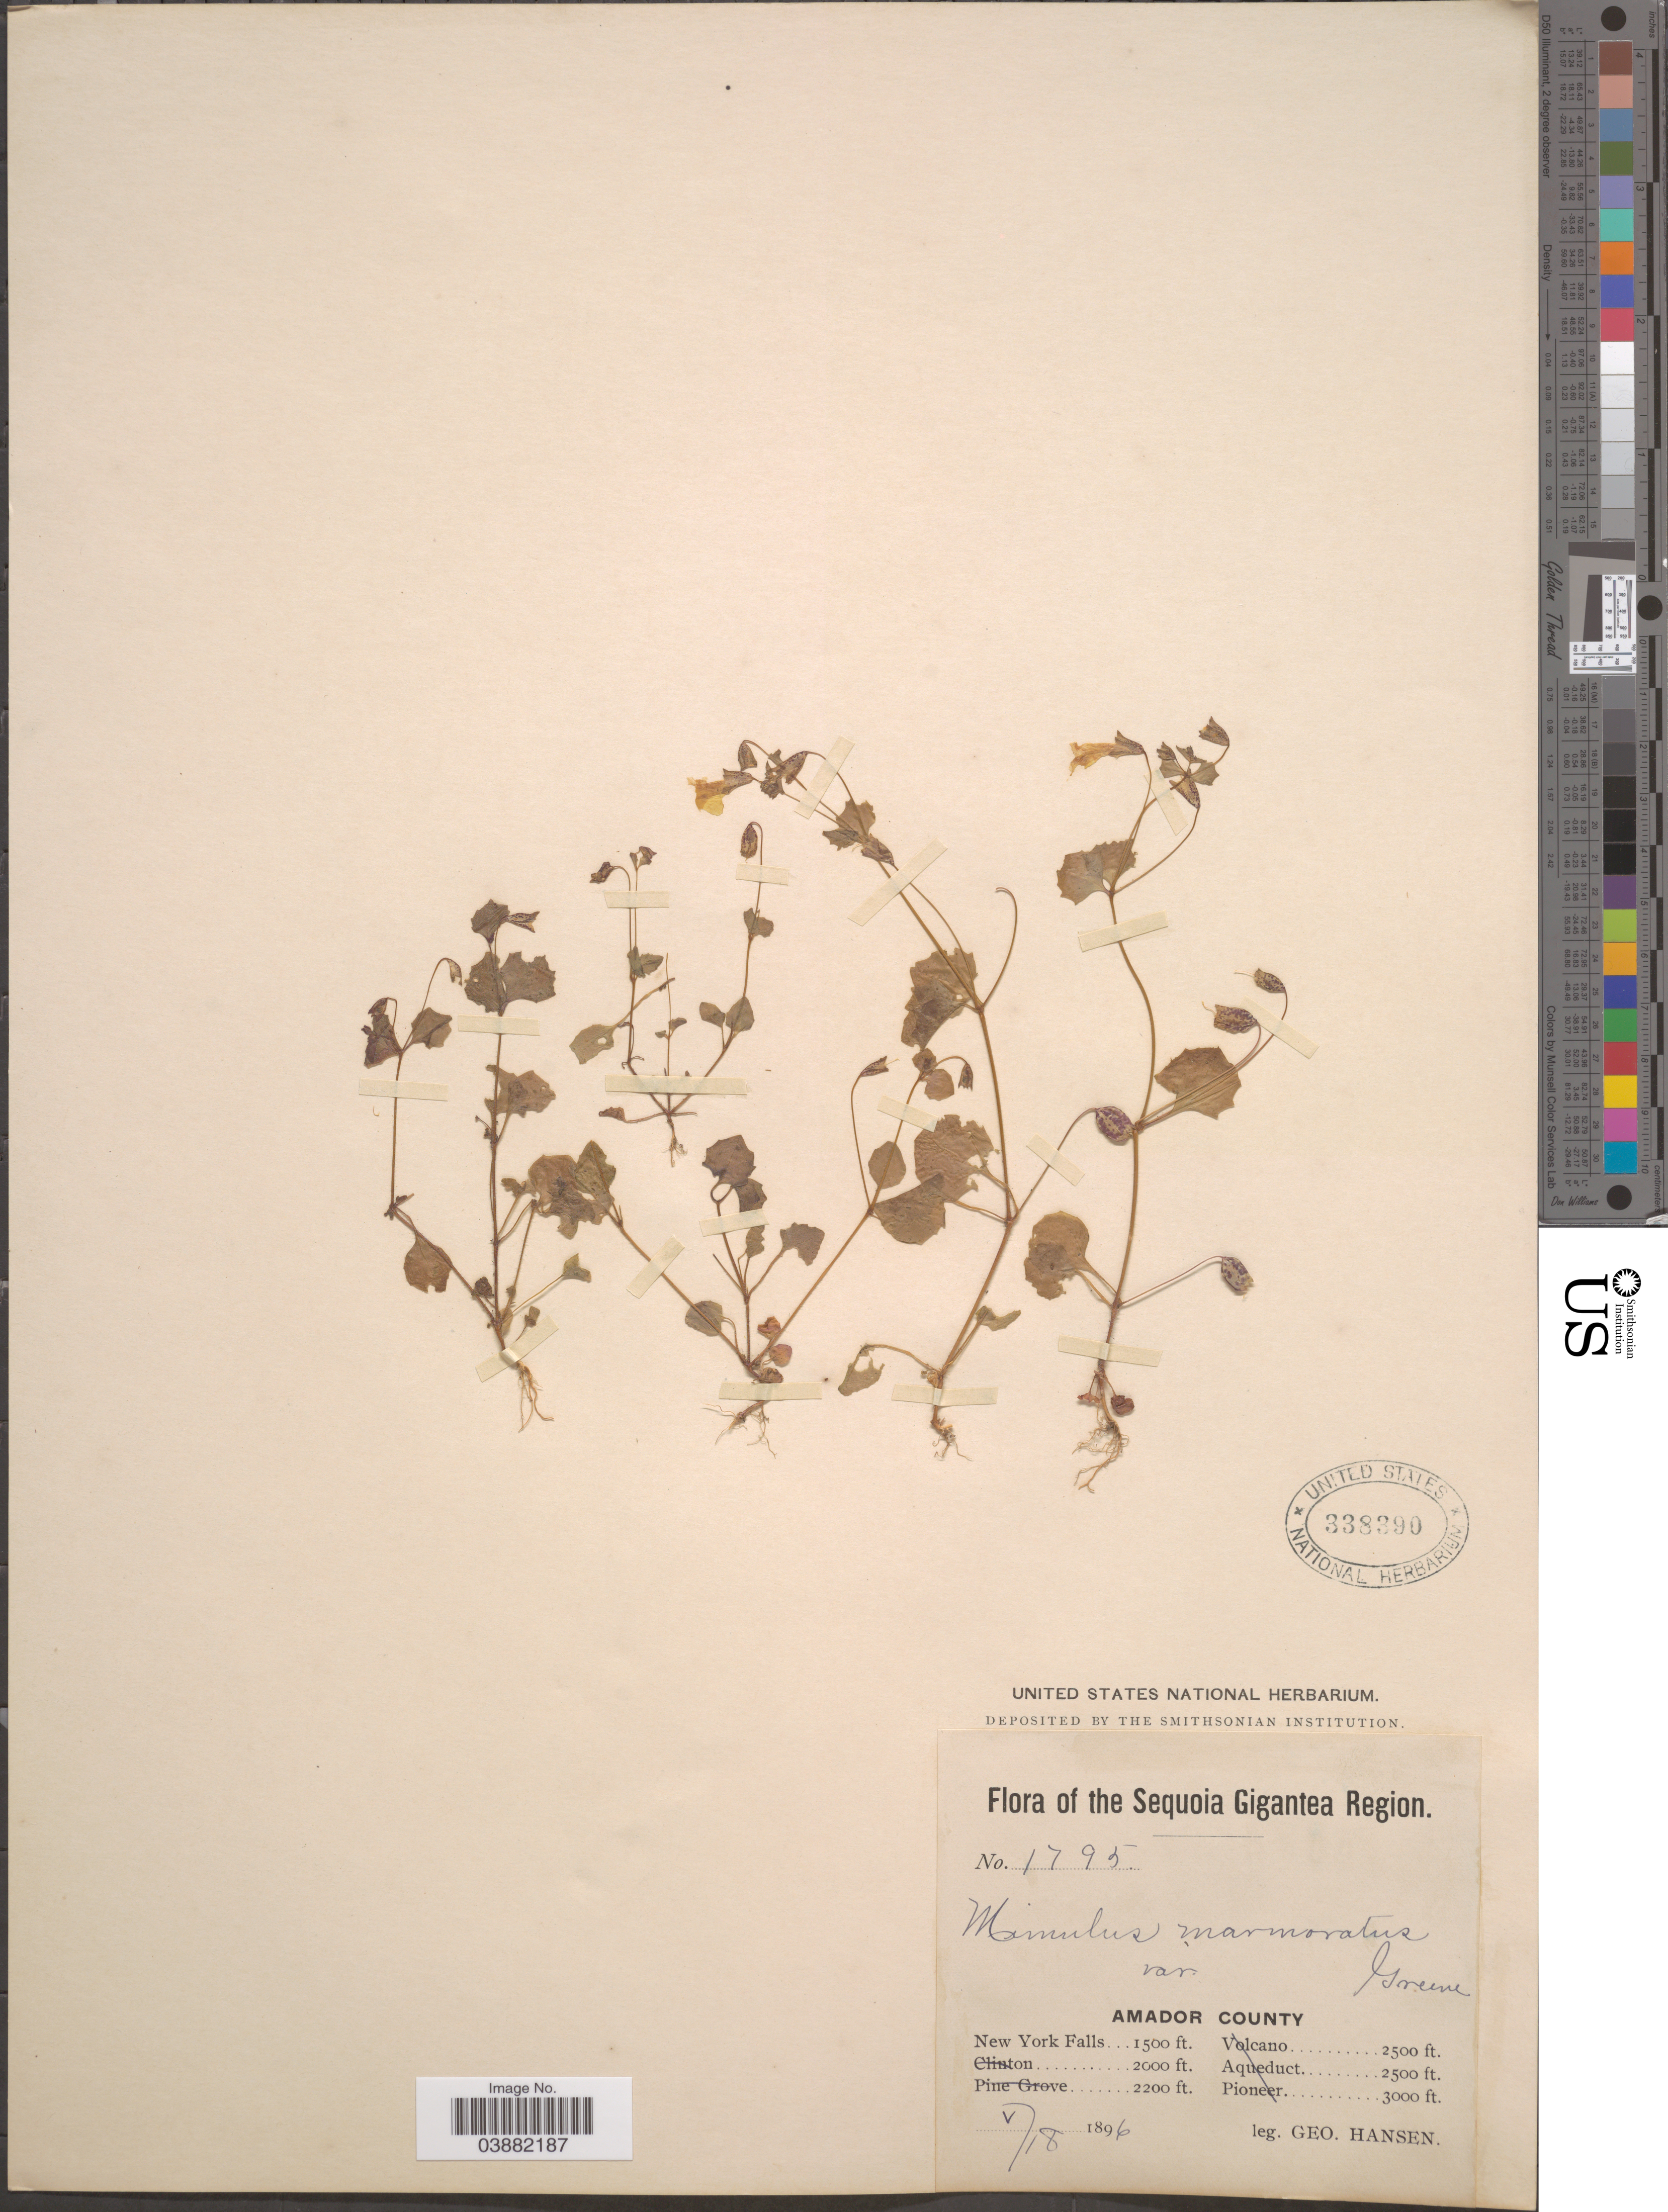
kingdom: Plantae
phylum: Tracheophyta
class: Magnoliopsida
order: Lamiales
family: Phrymaceae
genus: Mimulus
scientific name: Mimulus marmoratus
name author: Greene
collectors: G. Hansen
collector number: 1795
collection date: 1896-05-18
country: United States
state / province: California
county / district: Amador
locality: The Sequoia Gigantea Region. Amador County. New York Falls.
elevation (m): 457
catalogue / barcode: US 338390